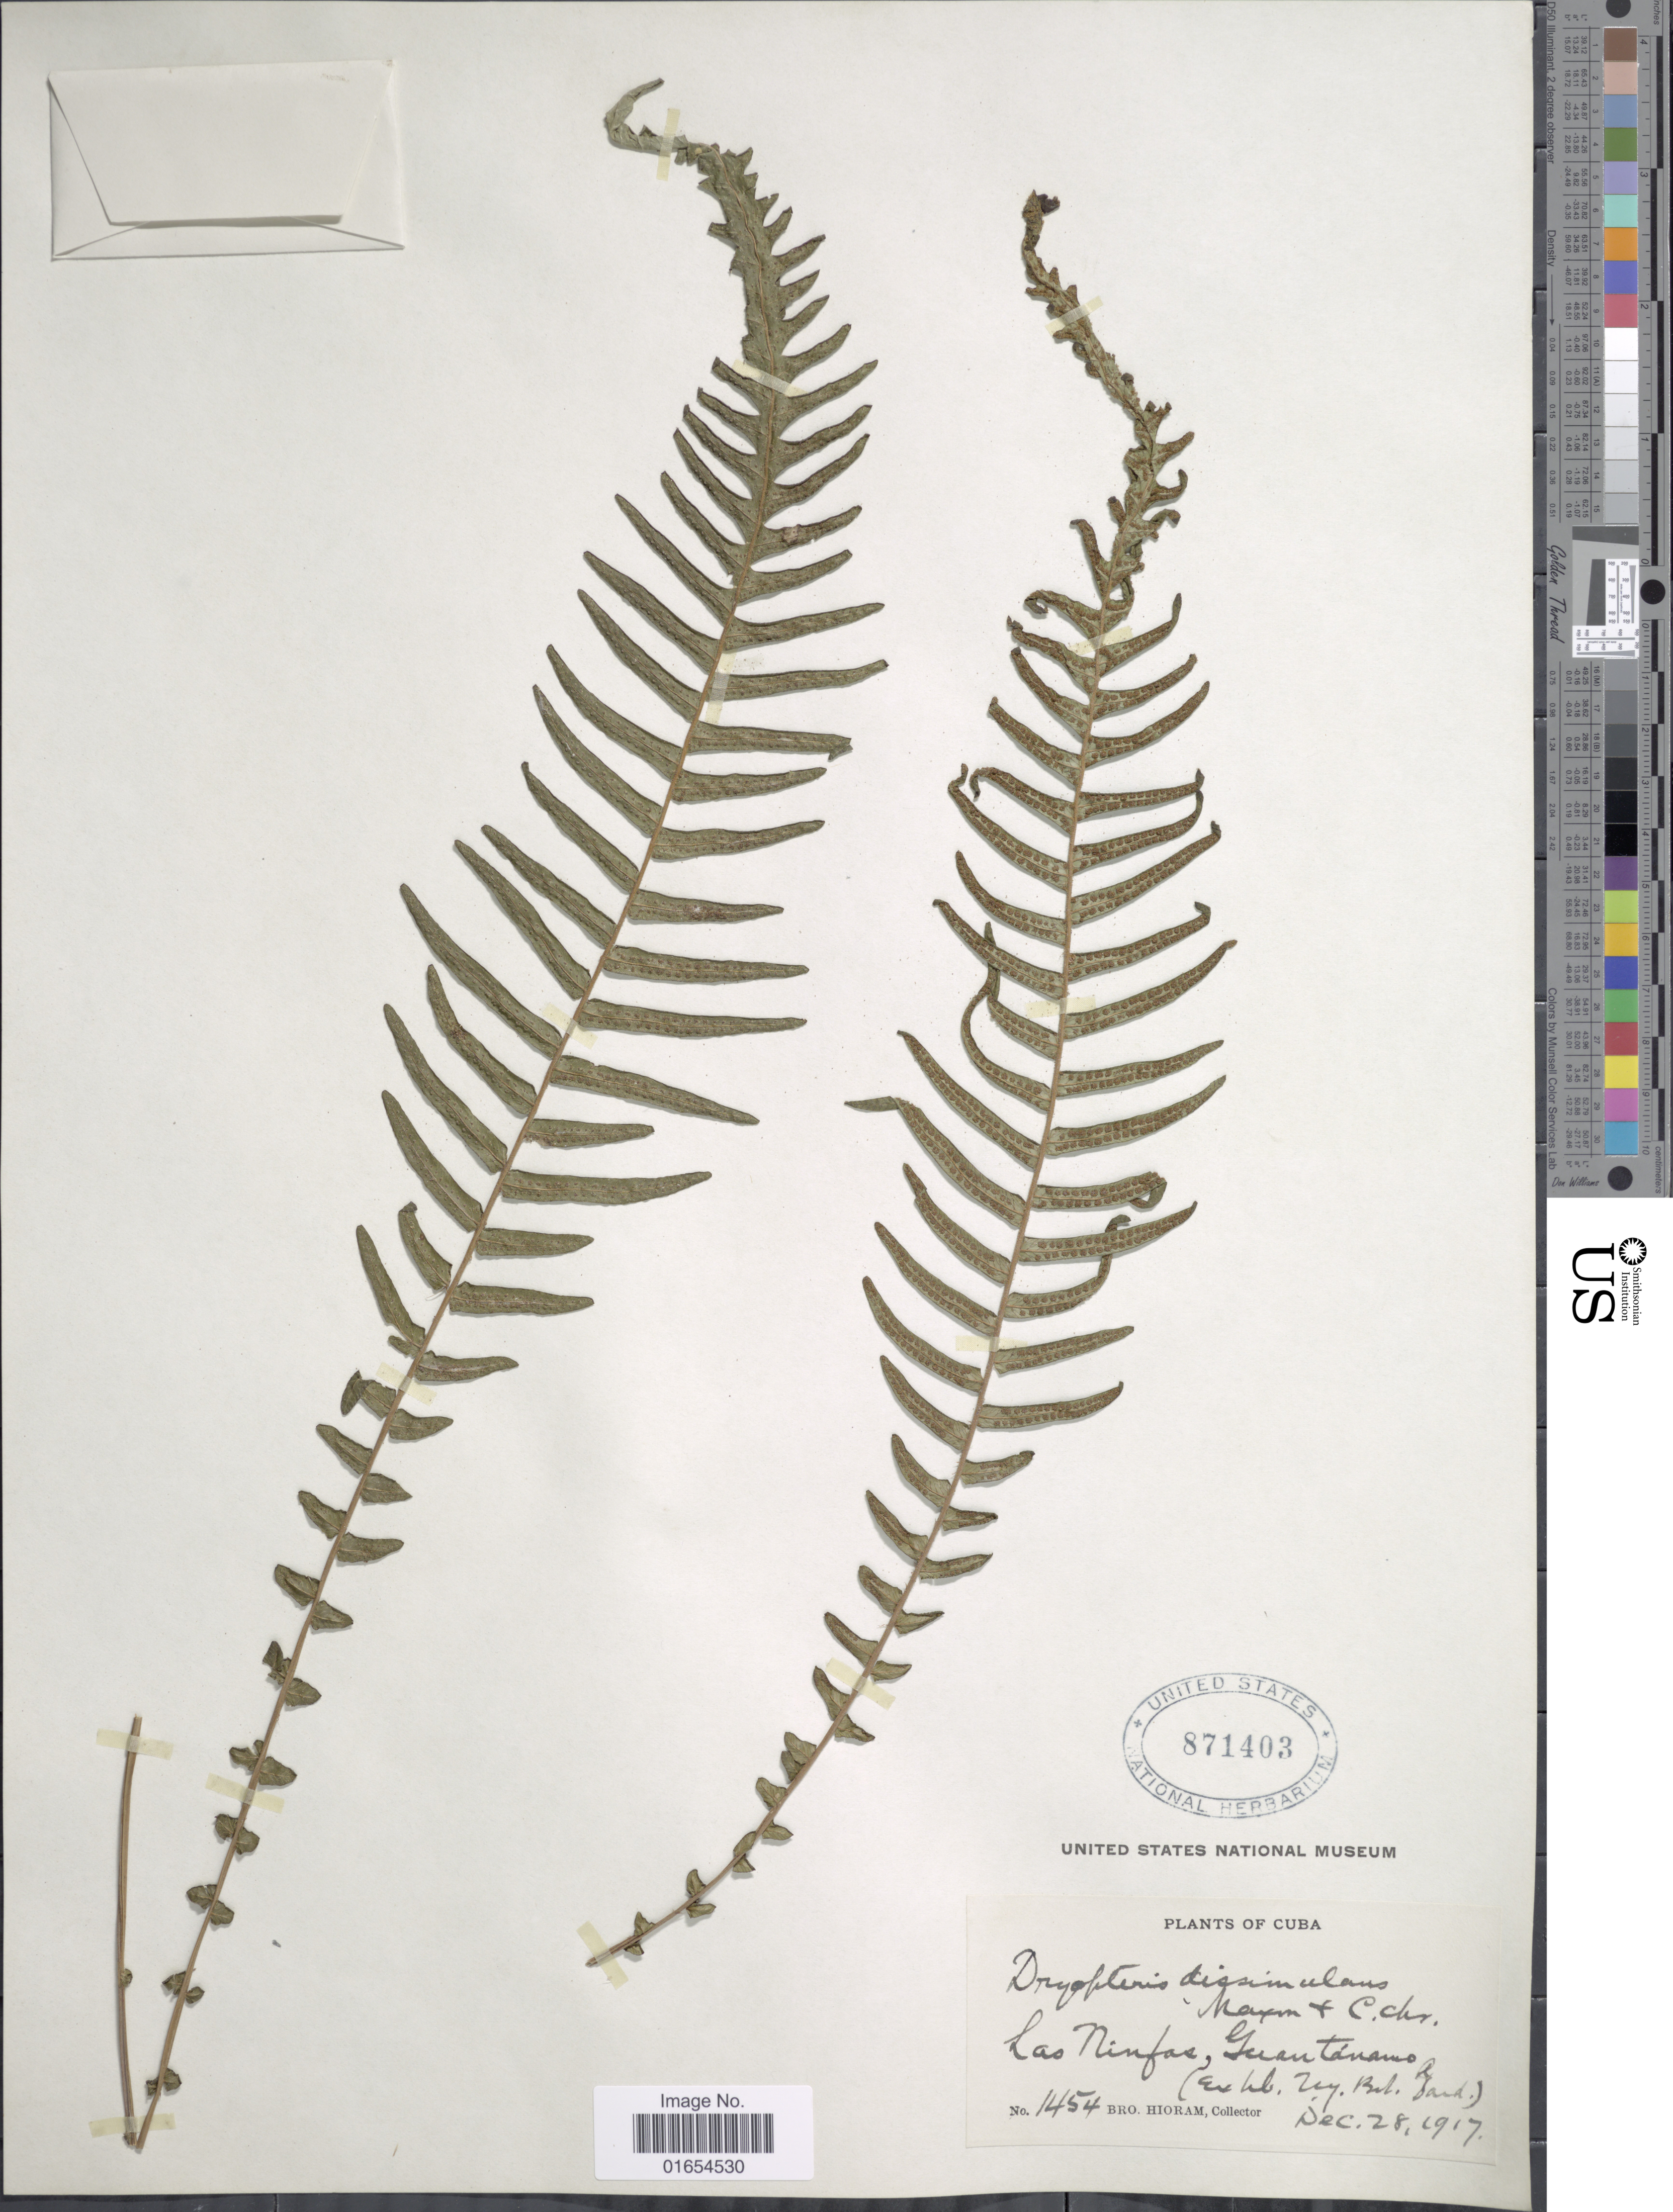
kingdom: Plantae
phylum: Tracheophyta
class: Polypodiopsida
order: Polypodiales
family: Thelypteridaceae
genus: Goniopteris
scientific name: Goniopteris dissimulans (Maxon & C. Chr.) comb. nov., ined 2015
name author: (Maxon & C. Chr.)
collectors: Bro. Hioram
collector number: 1454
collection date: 1917-12-28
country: Cuba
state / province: Guantánamo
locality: Las Ninfas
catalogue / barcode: US 871403